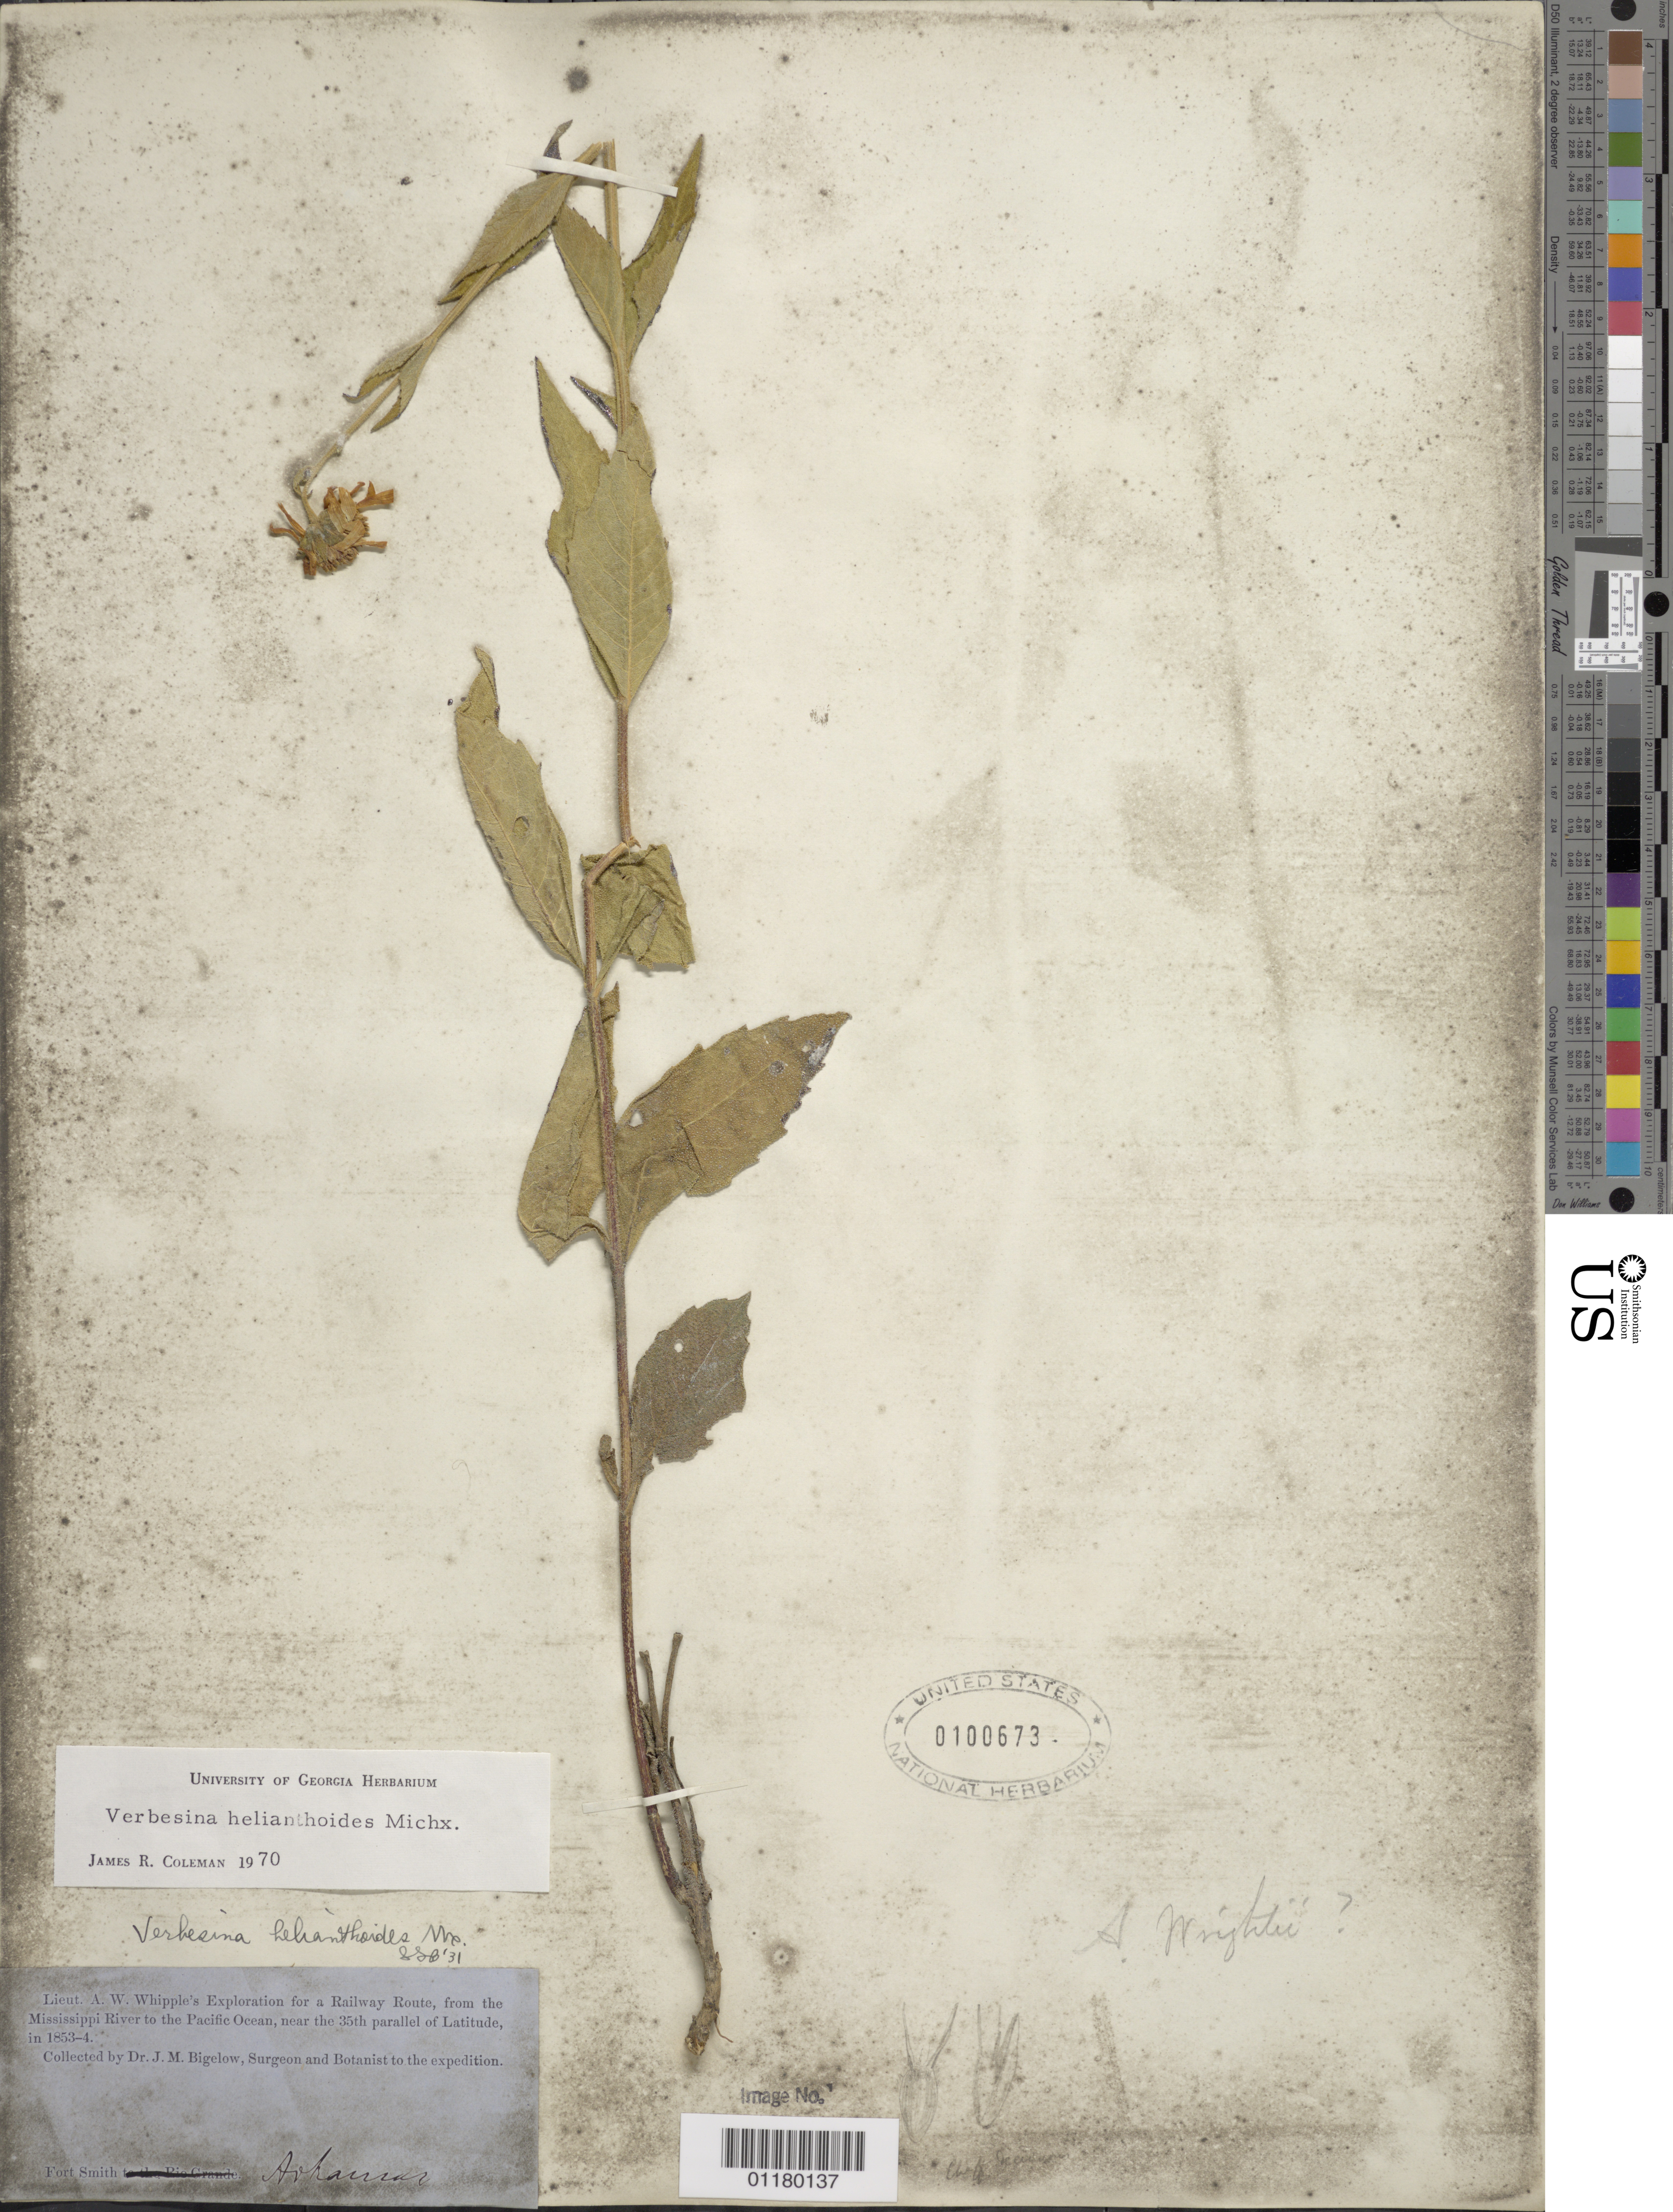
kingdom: Plantae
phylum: Tracheophyta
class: Magnoliopsida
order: Asterales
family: Asteraceae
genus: Verbesina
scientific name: Verbesina helianthoides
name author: Hook. & Arn. in Hook.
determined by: Coleman, J. R.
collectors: J. M. Bigelow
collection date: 1853/1854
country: United States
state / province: Arkansas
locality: Fort Smith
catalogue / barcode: US 100673